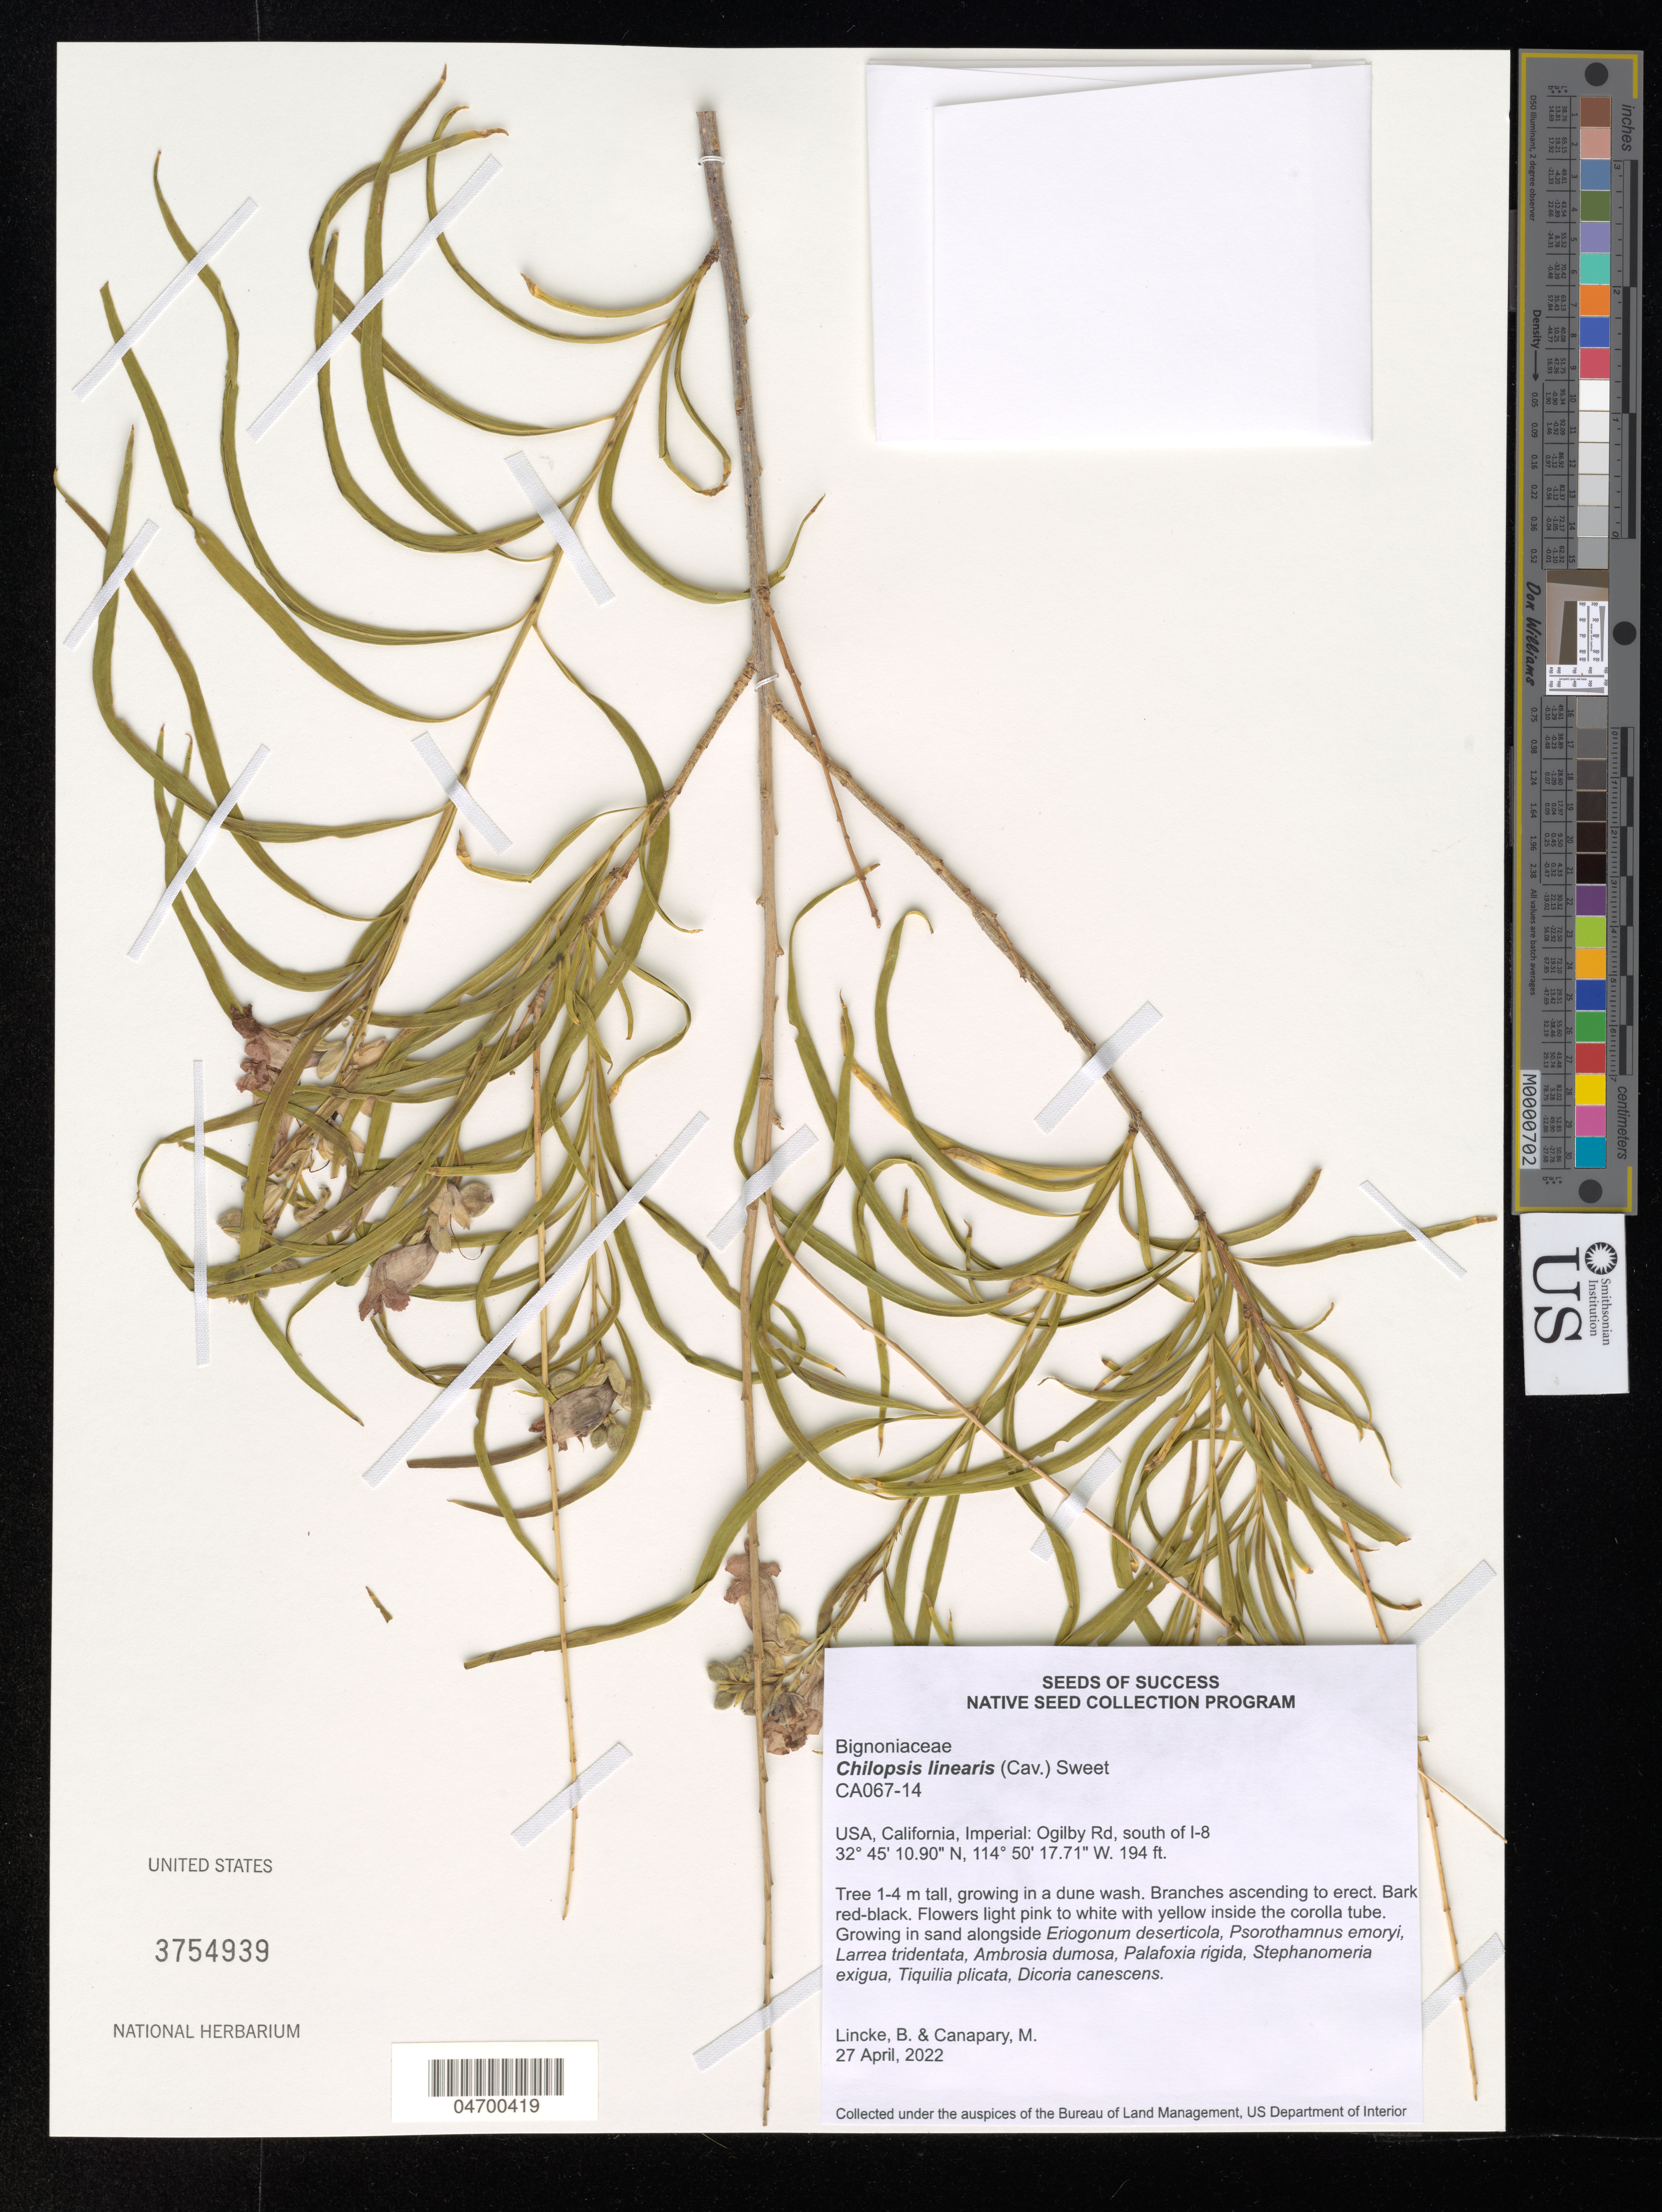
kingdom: Plantae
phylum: Tracheophyta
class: Magnoliopsida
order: Lamiales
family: Bignoniaceae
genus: Chilopsis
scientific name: Chilopsis linearis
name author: (Cav.) Sweet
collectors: B. Lincke & I. Engilis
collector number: CA067-14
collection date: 2022-04-27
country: United States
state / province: California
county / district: Imperial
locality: Imperial: Ogilby Rd, south of I-8.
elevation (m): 59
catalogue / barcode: US 3754939